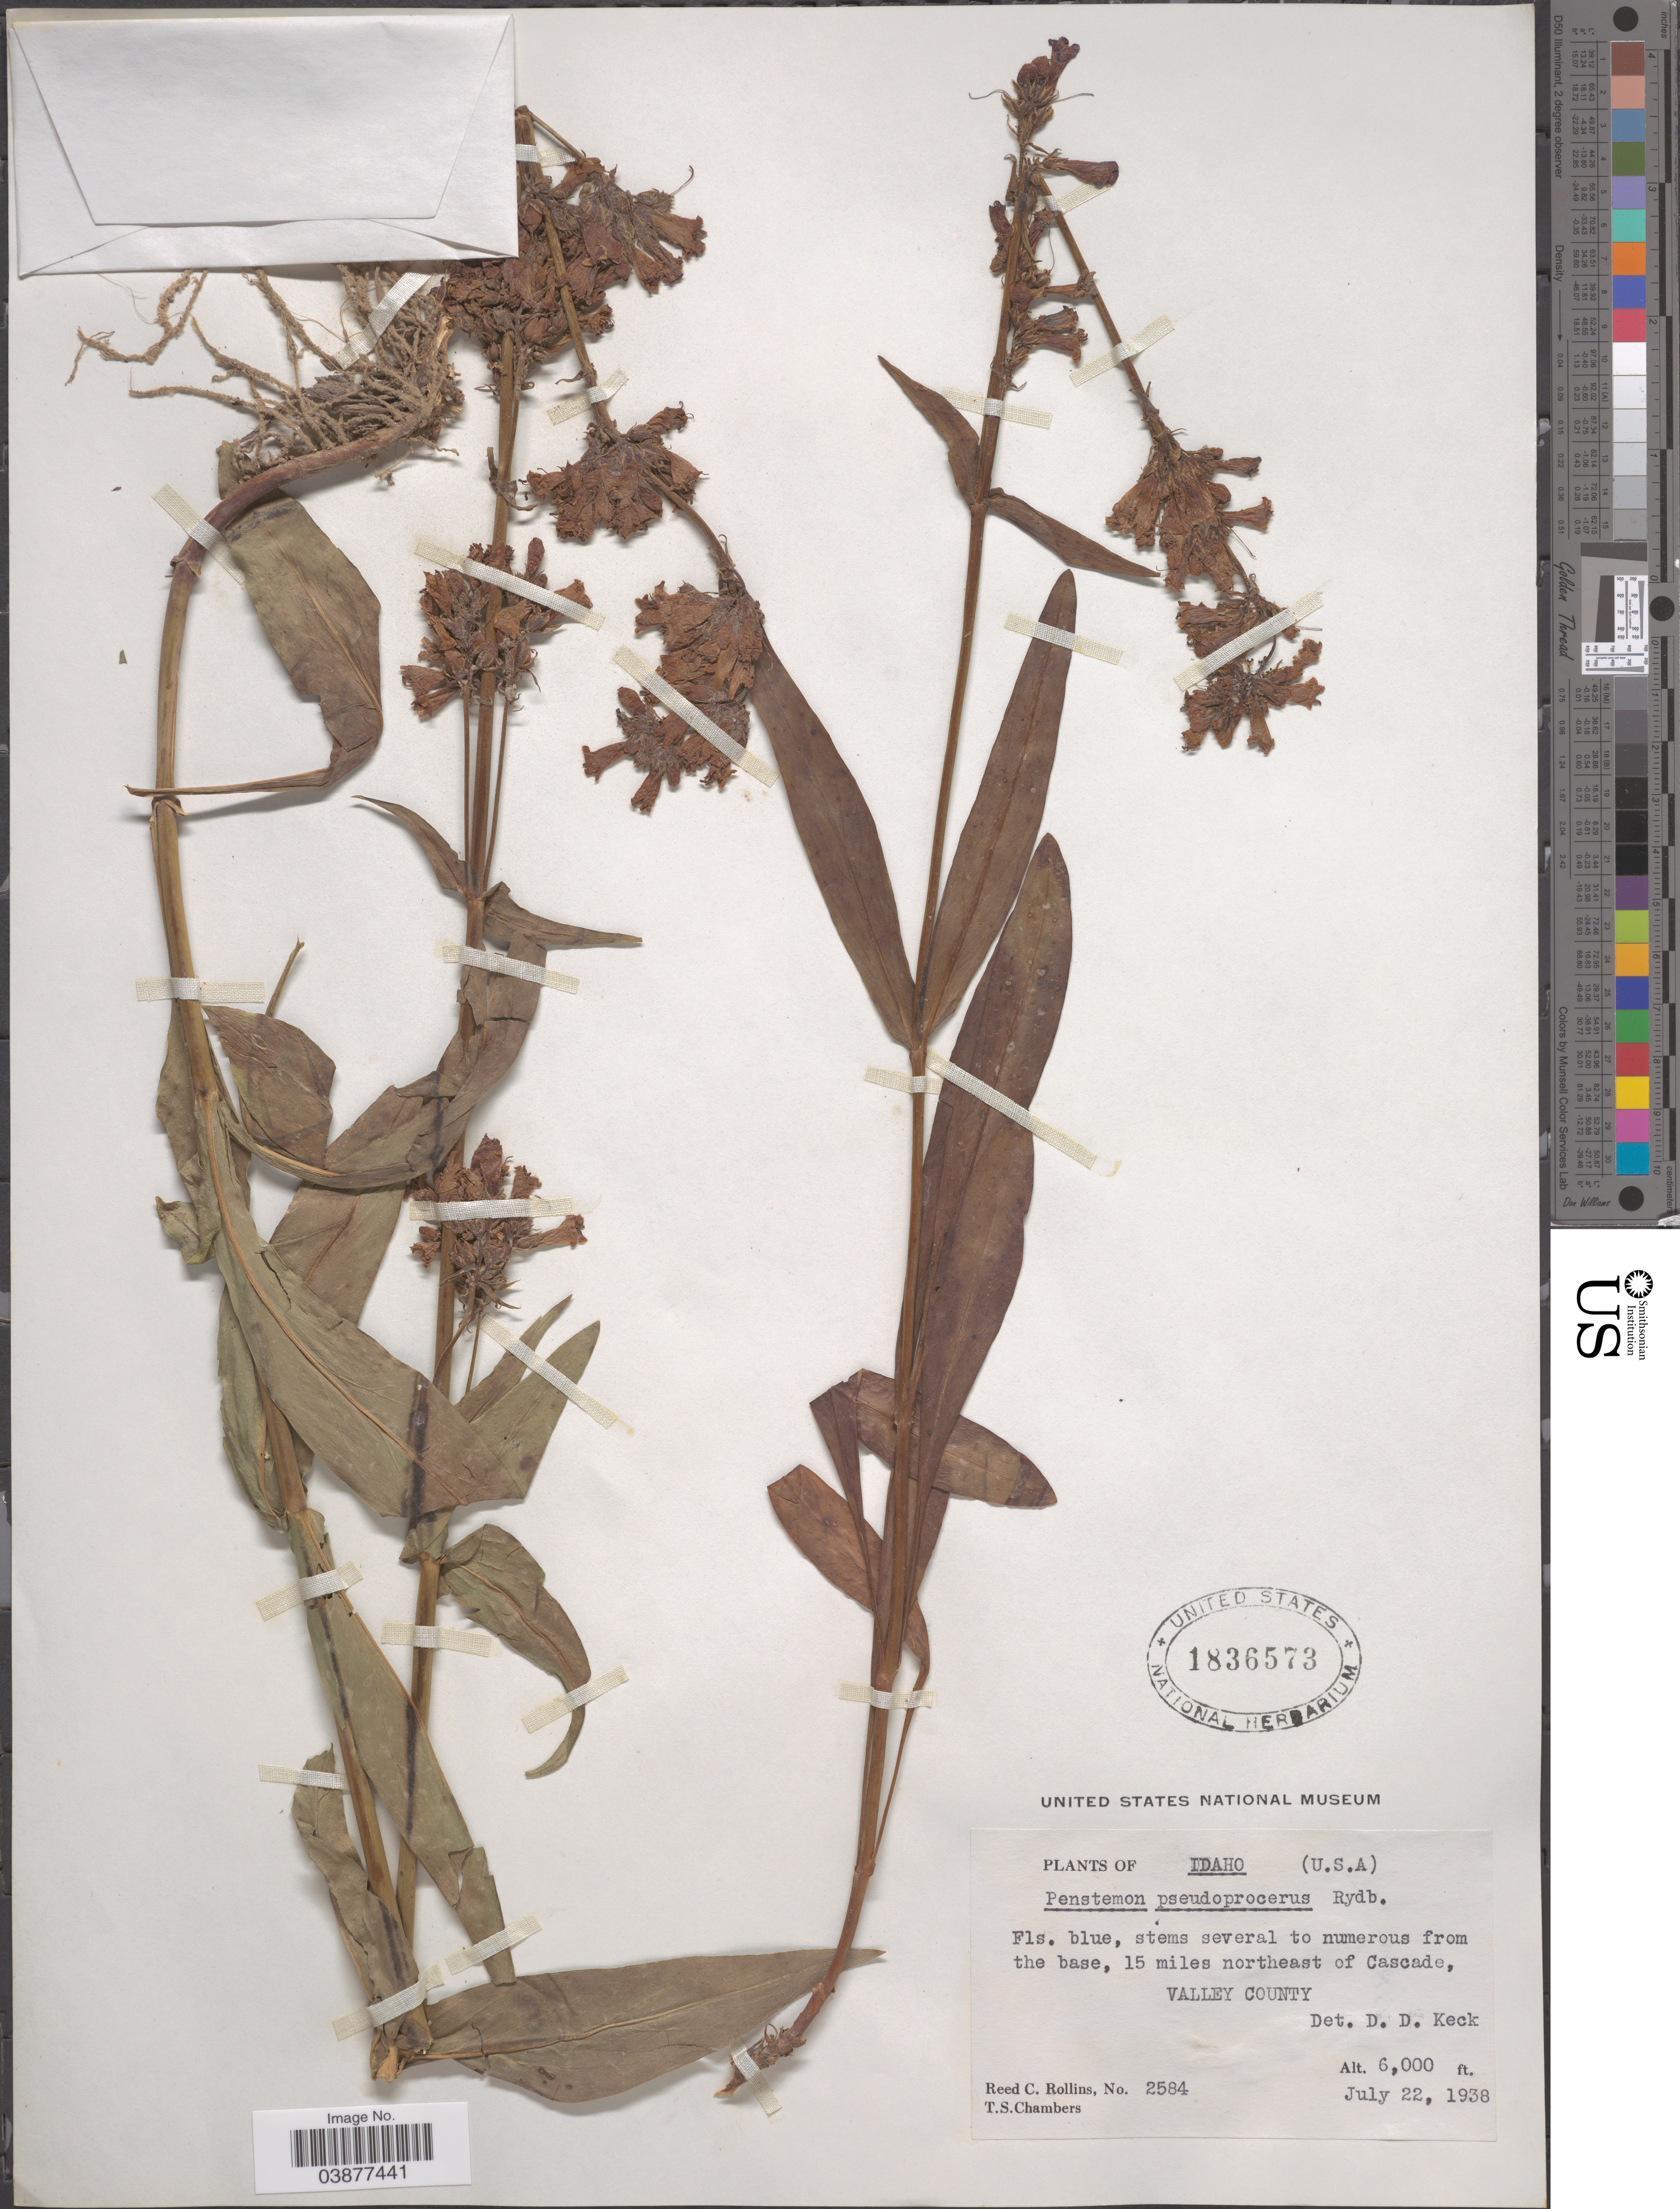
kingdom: Plantae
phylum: Tracheophyta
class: Magnoliopsida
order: Lamiales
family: Plantaginaceae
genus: Penstemon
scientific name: Penstemon pseudoprocerus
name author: Rydb.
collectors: R. C. Rollins & T. Chambers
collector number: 2584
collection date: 1938-07-22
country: United States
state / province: Idaho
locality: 15 miles northeast of Cascade, Valley County.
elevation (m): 1829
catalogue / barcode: US 1836573